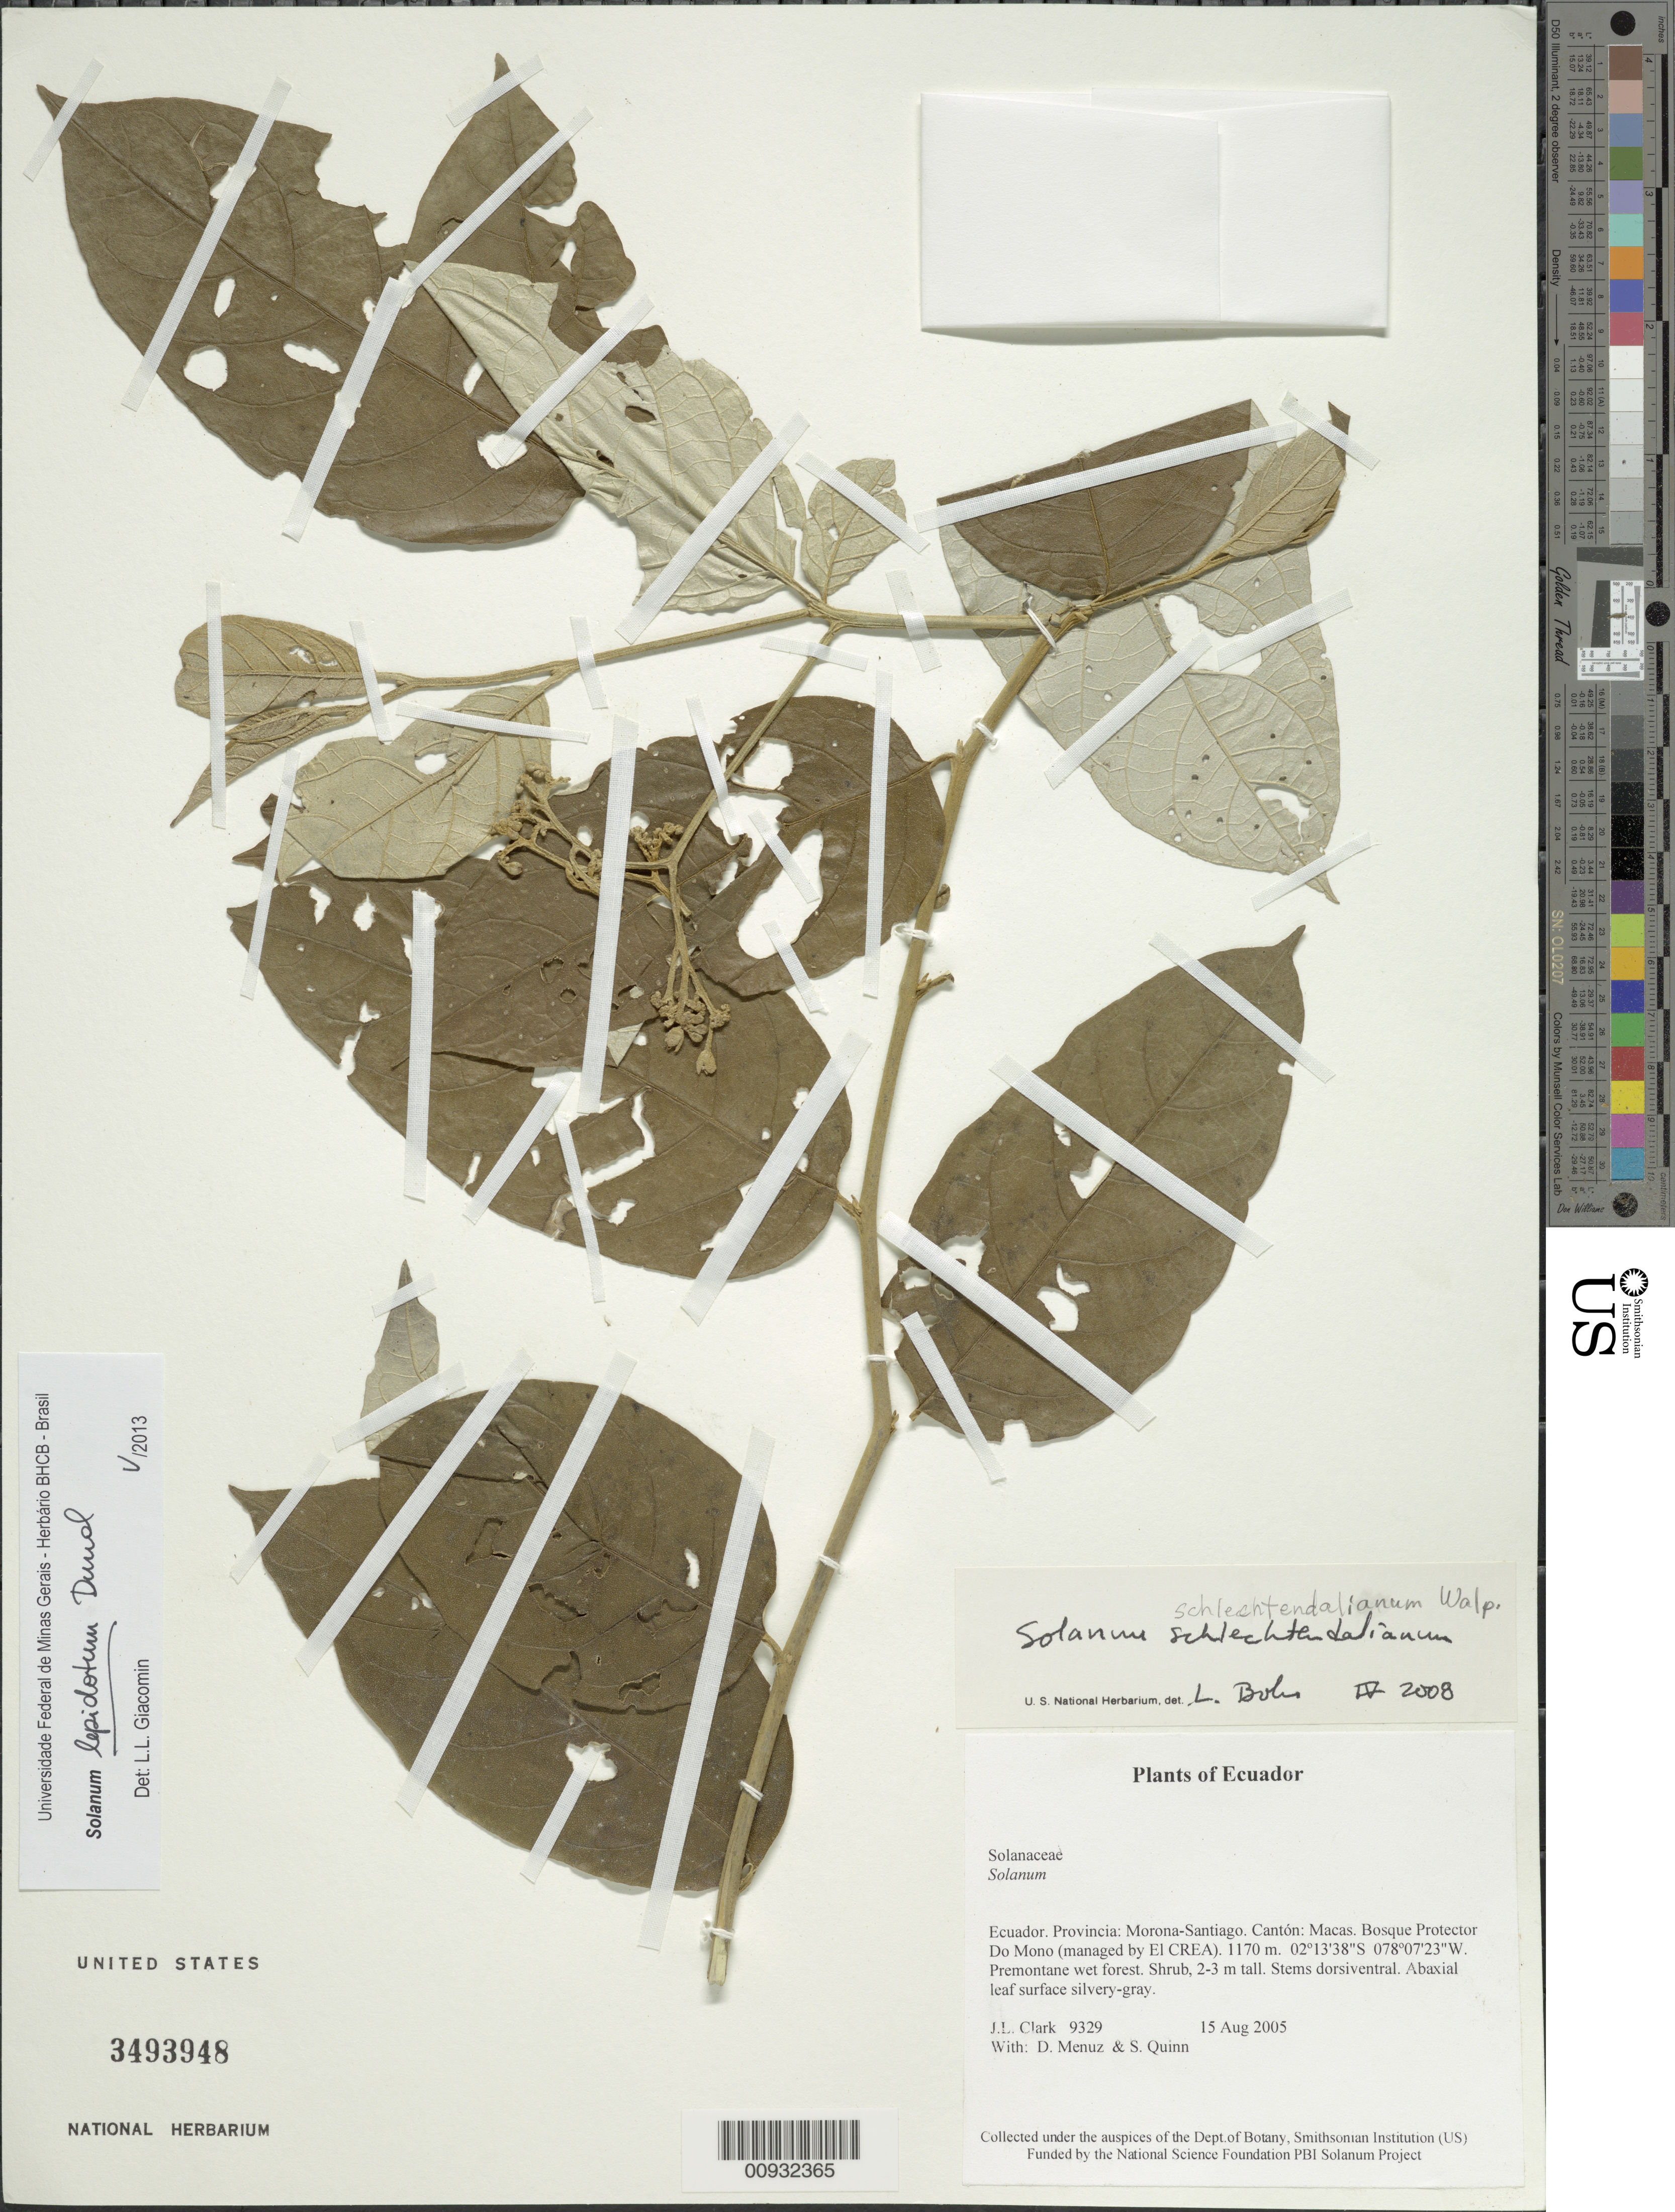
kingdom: Plantae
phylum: Tracheophyta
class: Magnoliopsida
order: Solanales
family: Solanaceae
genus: Solanum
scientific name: Solanum schlechtendalianum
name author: Walp.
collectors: J. L. Clark, D. Menuz & S. Quinn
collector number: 09329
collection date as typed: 15 Aug 2005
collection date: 2005-08-15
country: Ecuador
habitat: Premontane wet forest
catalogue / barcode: US 3493948